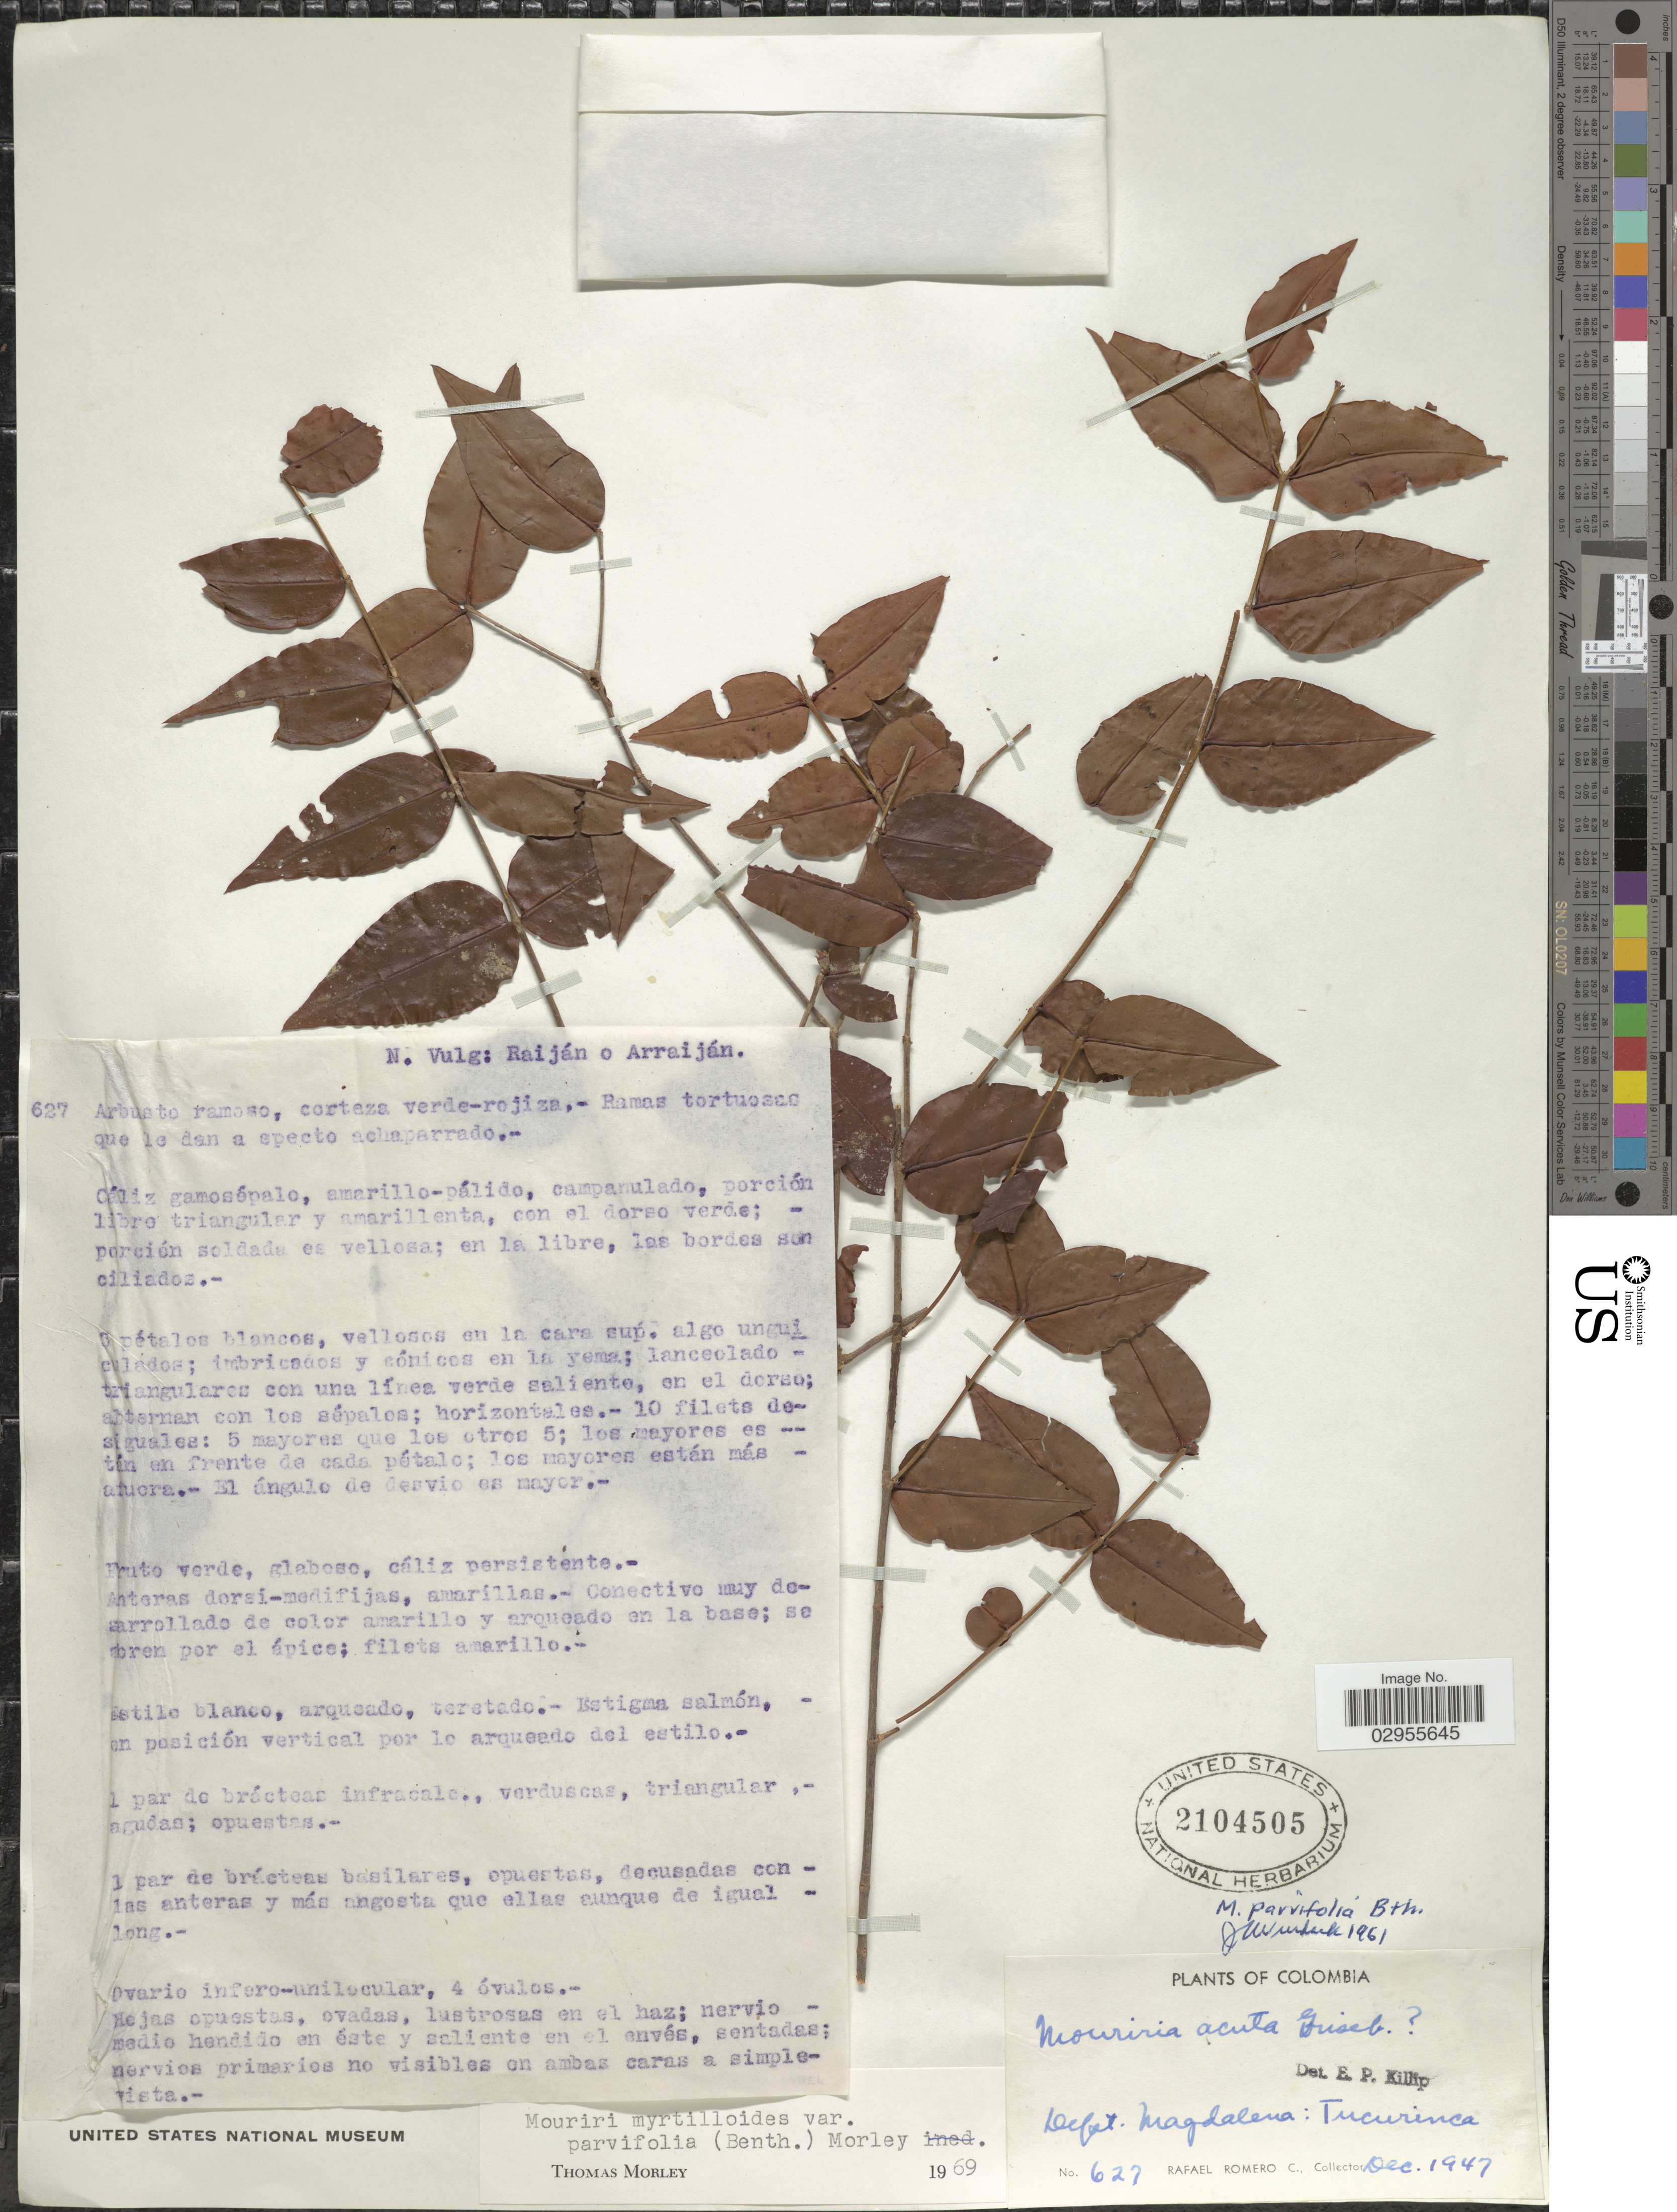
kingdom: Plantae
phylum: Tracheophyta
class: Magnoliopsida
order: Myrtales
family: Melastomataceae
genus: Mouriri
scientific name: Mouriri myrtilloides subsp. parvifolia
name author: (Benth.) Morley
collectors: R. Romero Castañeda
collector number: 627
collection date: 1947-12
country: Colombia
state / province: Magdalena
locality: Tucurinca.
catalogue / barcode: US 2104505